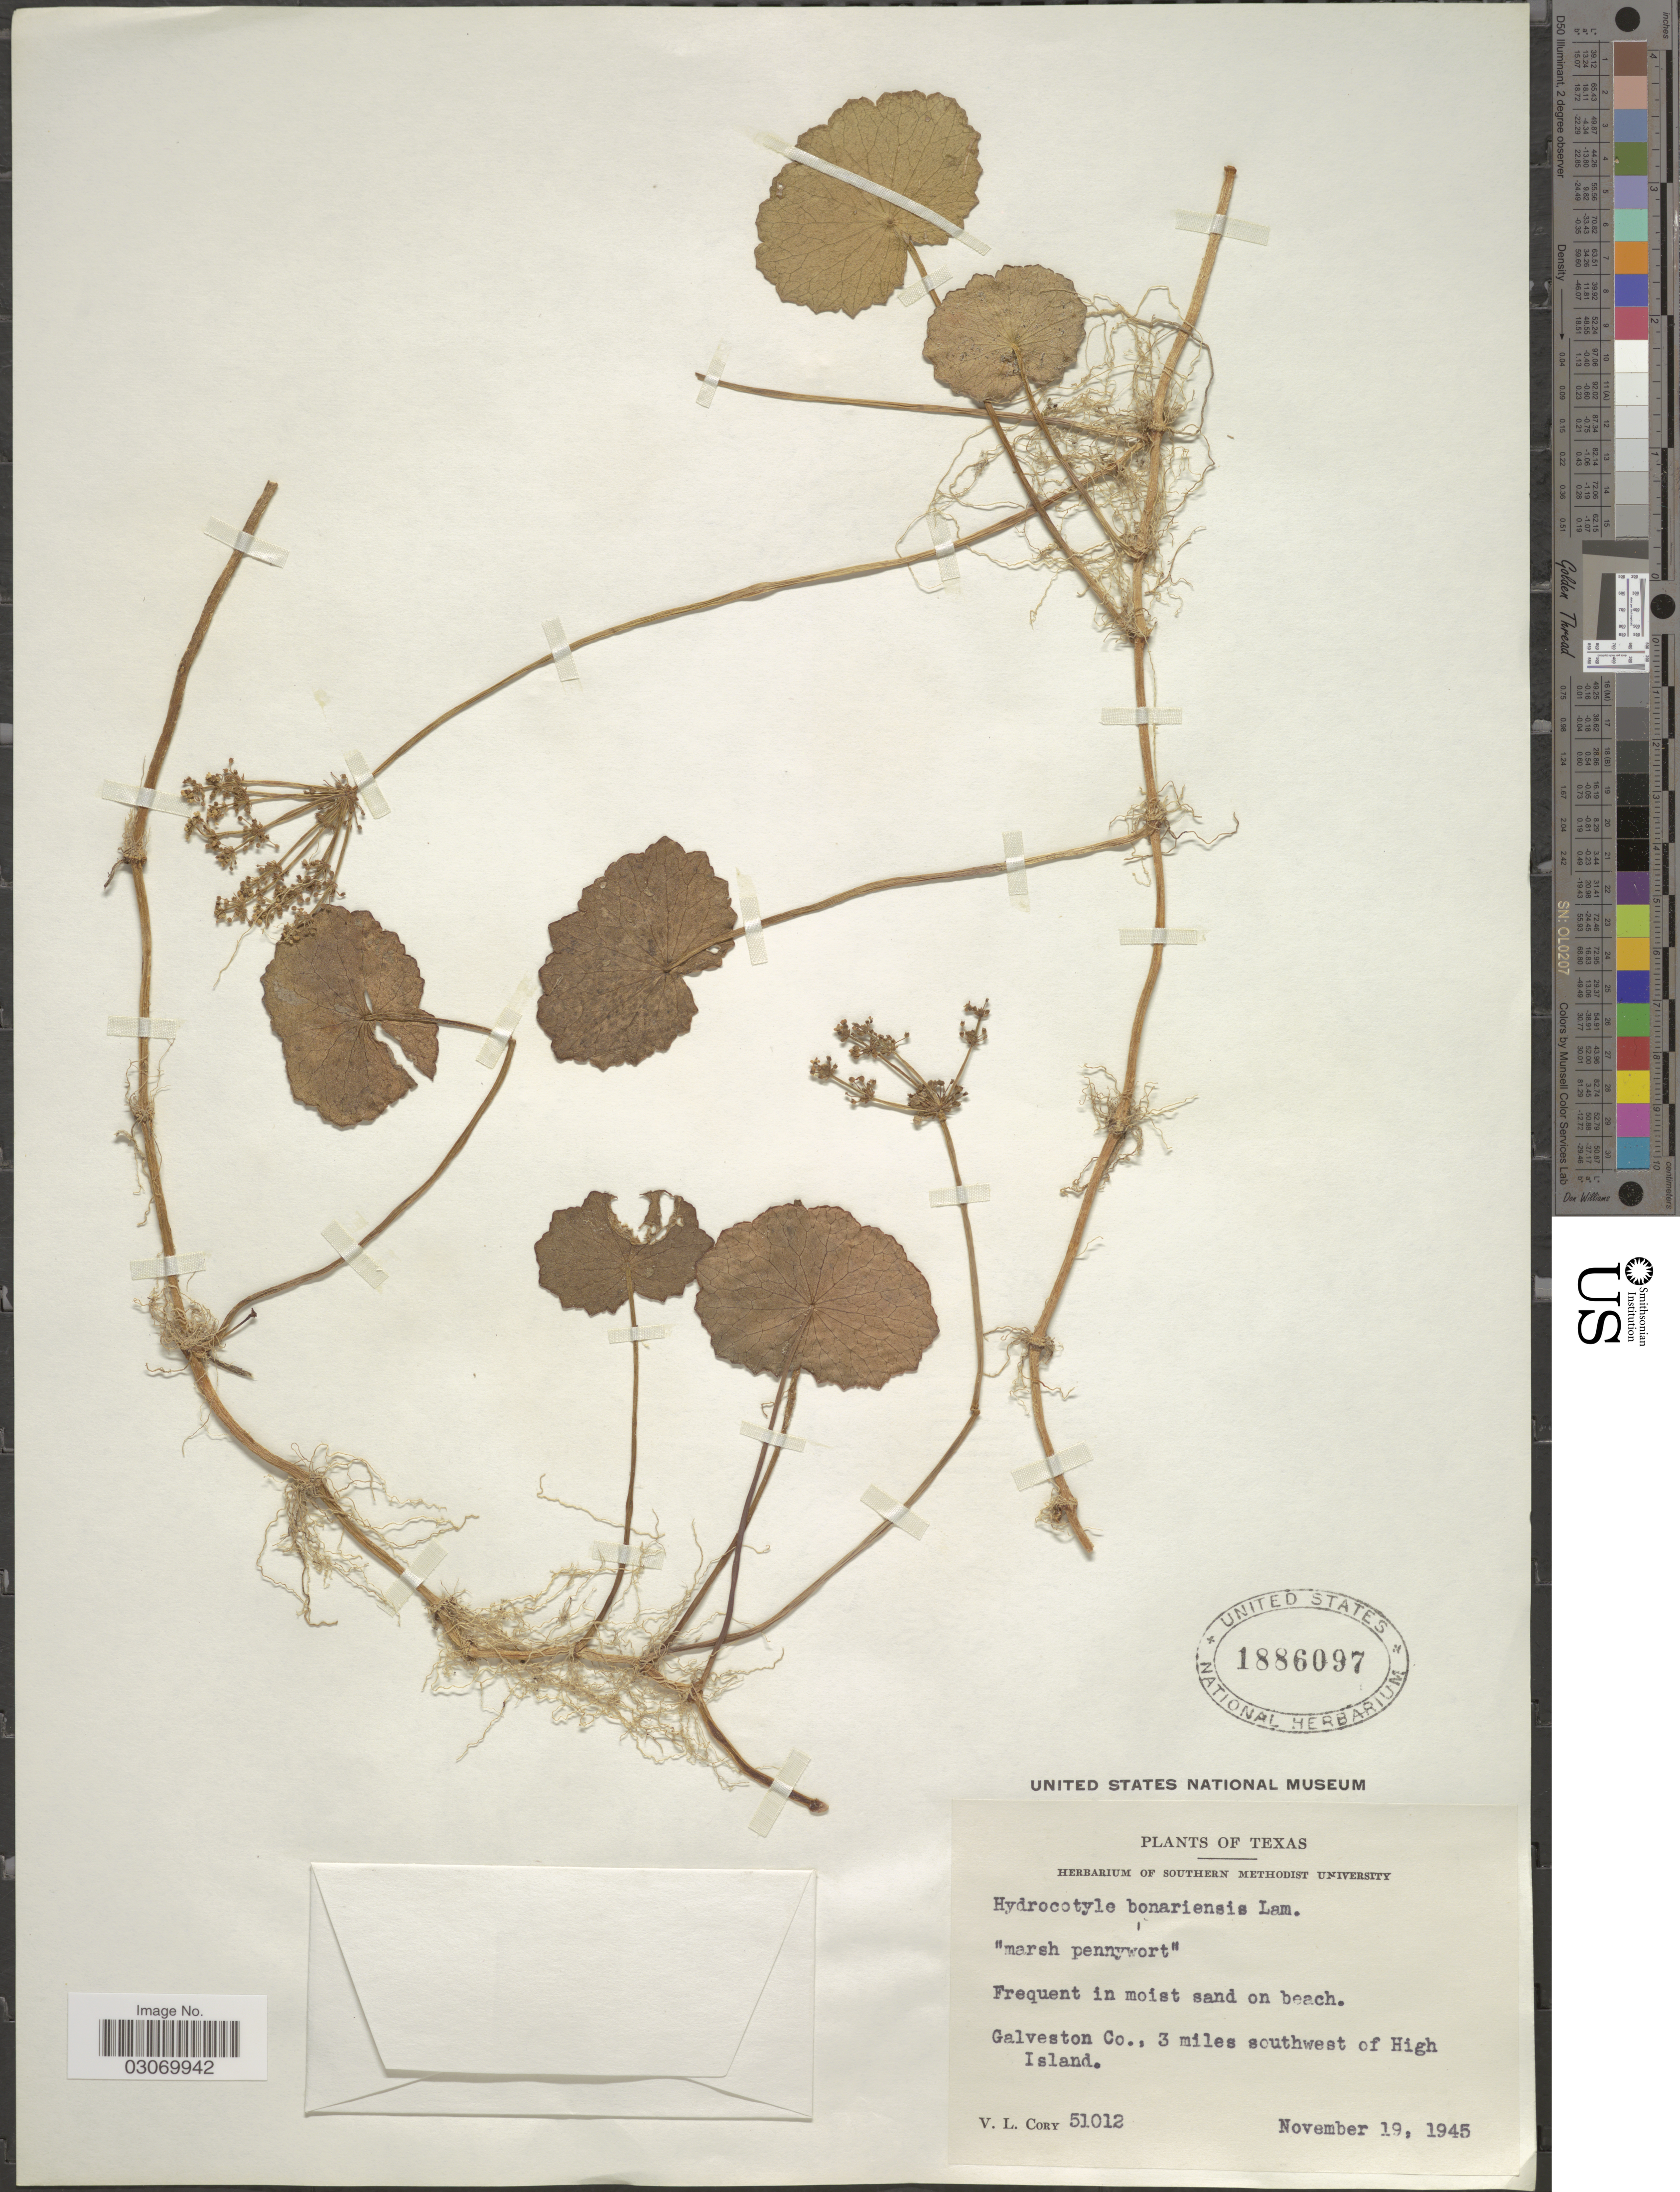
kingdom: Plantae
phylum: Tracheophyta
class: Magnoliopsida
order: Apiales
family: Araliaceae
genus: Hydrocotyle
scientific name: Hydrocotyle bonariensis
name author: Lam.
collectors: V. Cory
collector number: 51012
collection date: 1945-11-19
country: United States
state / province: Texas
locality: Galveston Co., 3 miles southwest of High Island.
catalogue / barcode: US 1886097